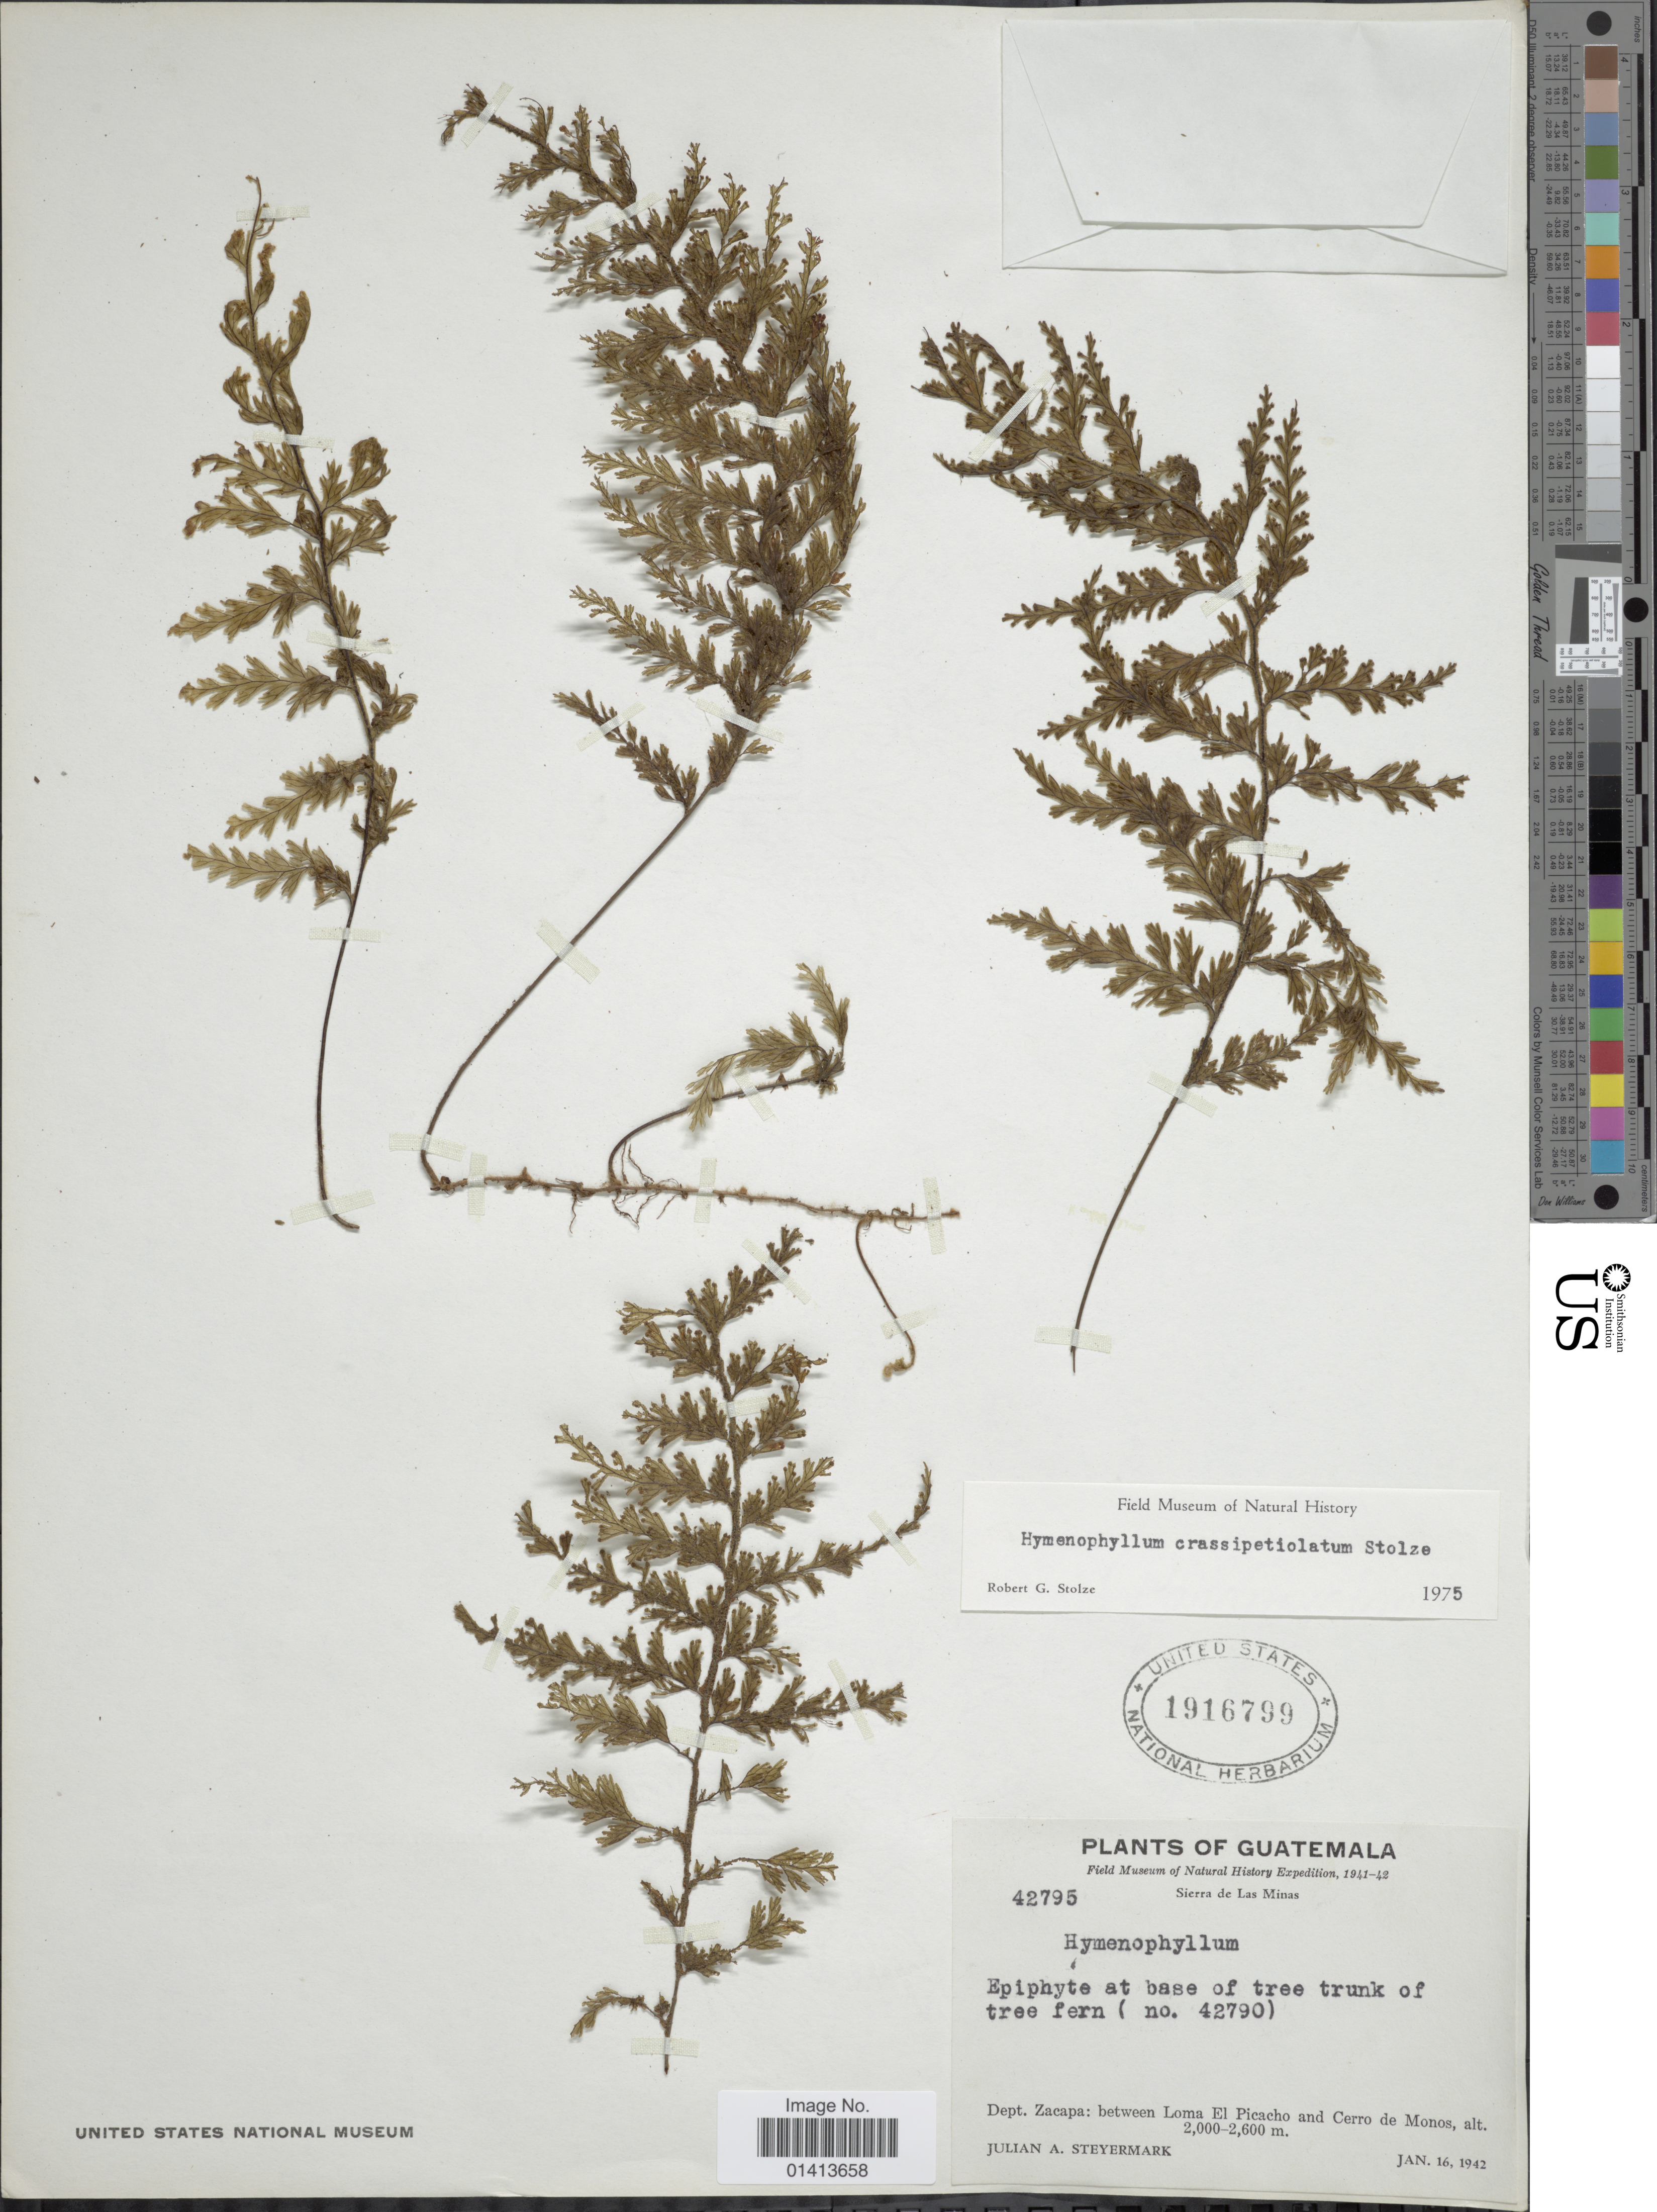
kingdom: Plantae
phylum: Tracheophyta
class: Polypodiopsida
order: Hymenophyllales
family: Hymenophyllaceae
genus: Hymenophyllum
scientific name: Hymenophyllum crassipetiolatum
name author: Stolze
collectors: J. Steyermark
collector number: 42795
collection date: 1942-01-16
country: Guatemala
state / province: Zacapa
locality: Sierra de Las Minas, Dept. Zacapa: between Loma El Picacho and Cerro de Monos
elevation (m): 2000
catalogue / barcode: US 1916799